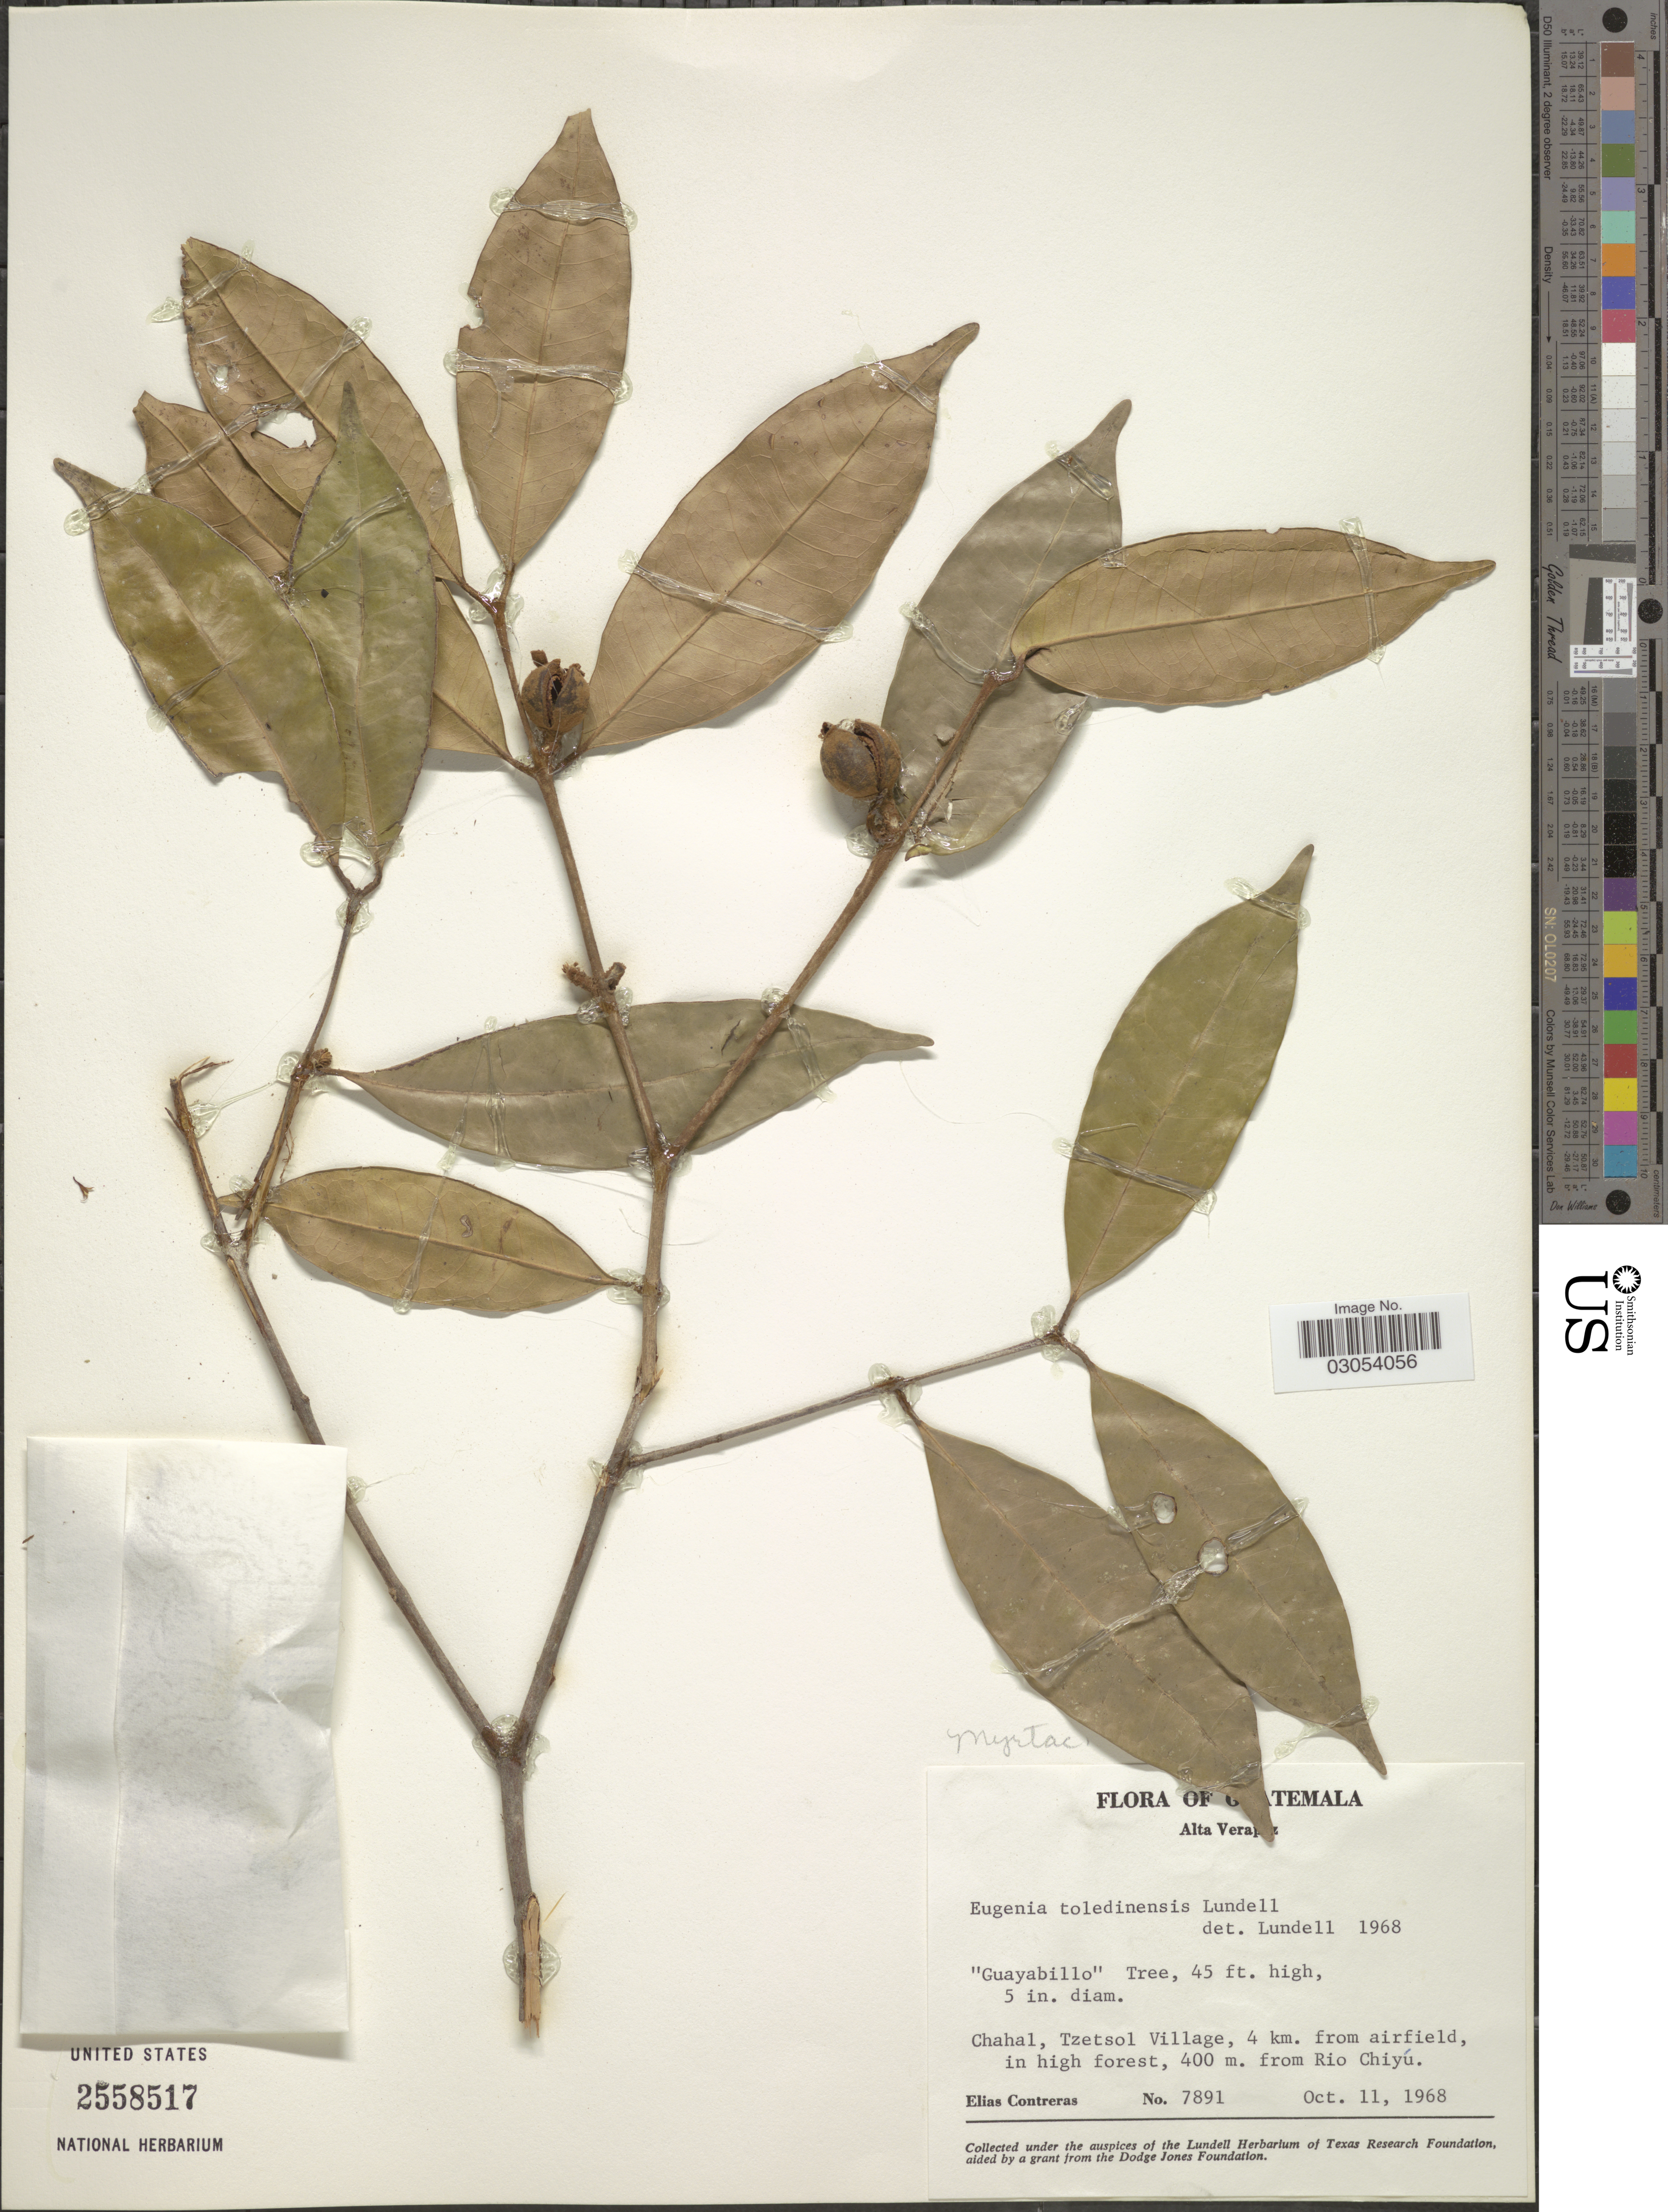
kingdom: Plantae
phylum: Tracheophyta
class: Magnoliopsida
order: Myrtales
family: Myrtaceae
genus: Eugenia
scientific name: Eugenia toledinensis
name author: Lundell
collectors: E. Contreras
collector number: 7891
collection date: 1968-10-11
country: Guatemala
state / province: Alta Verapaz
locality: Chahal, Tzetsol Village, 4 km. from airfield, in high forest, from Rio Chiyú.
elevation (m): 400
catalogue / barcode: US 2558517